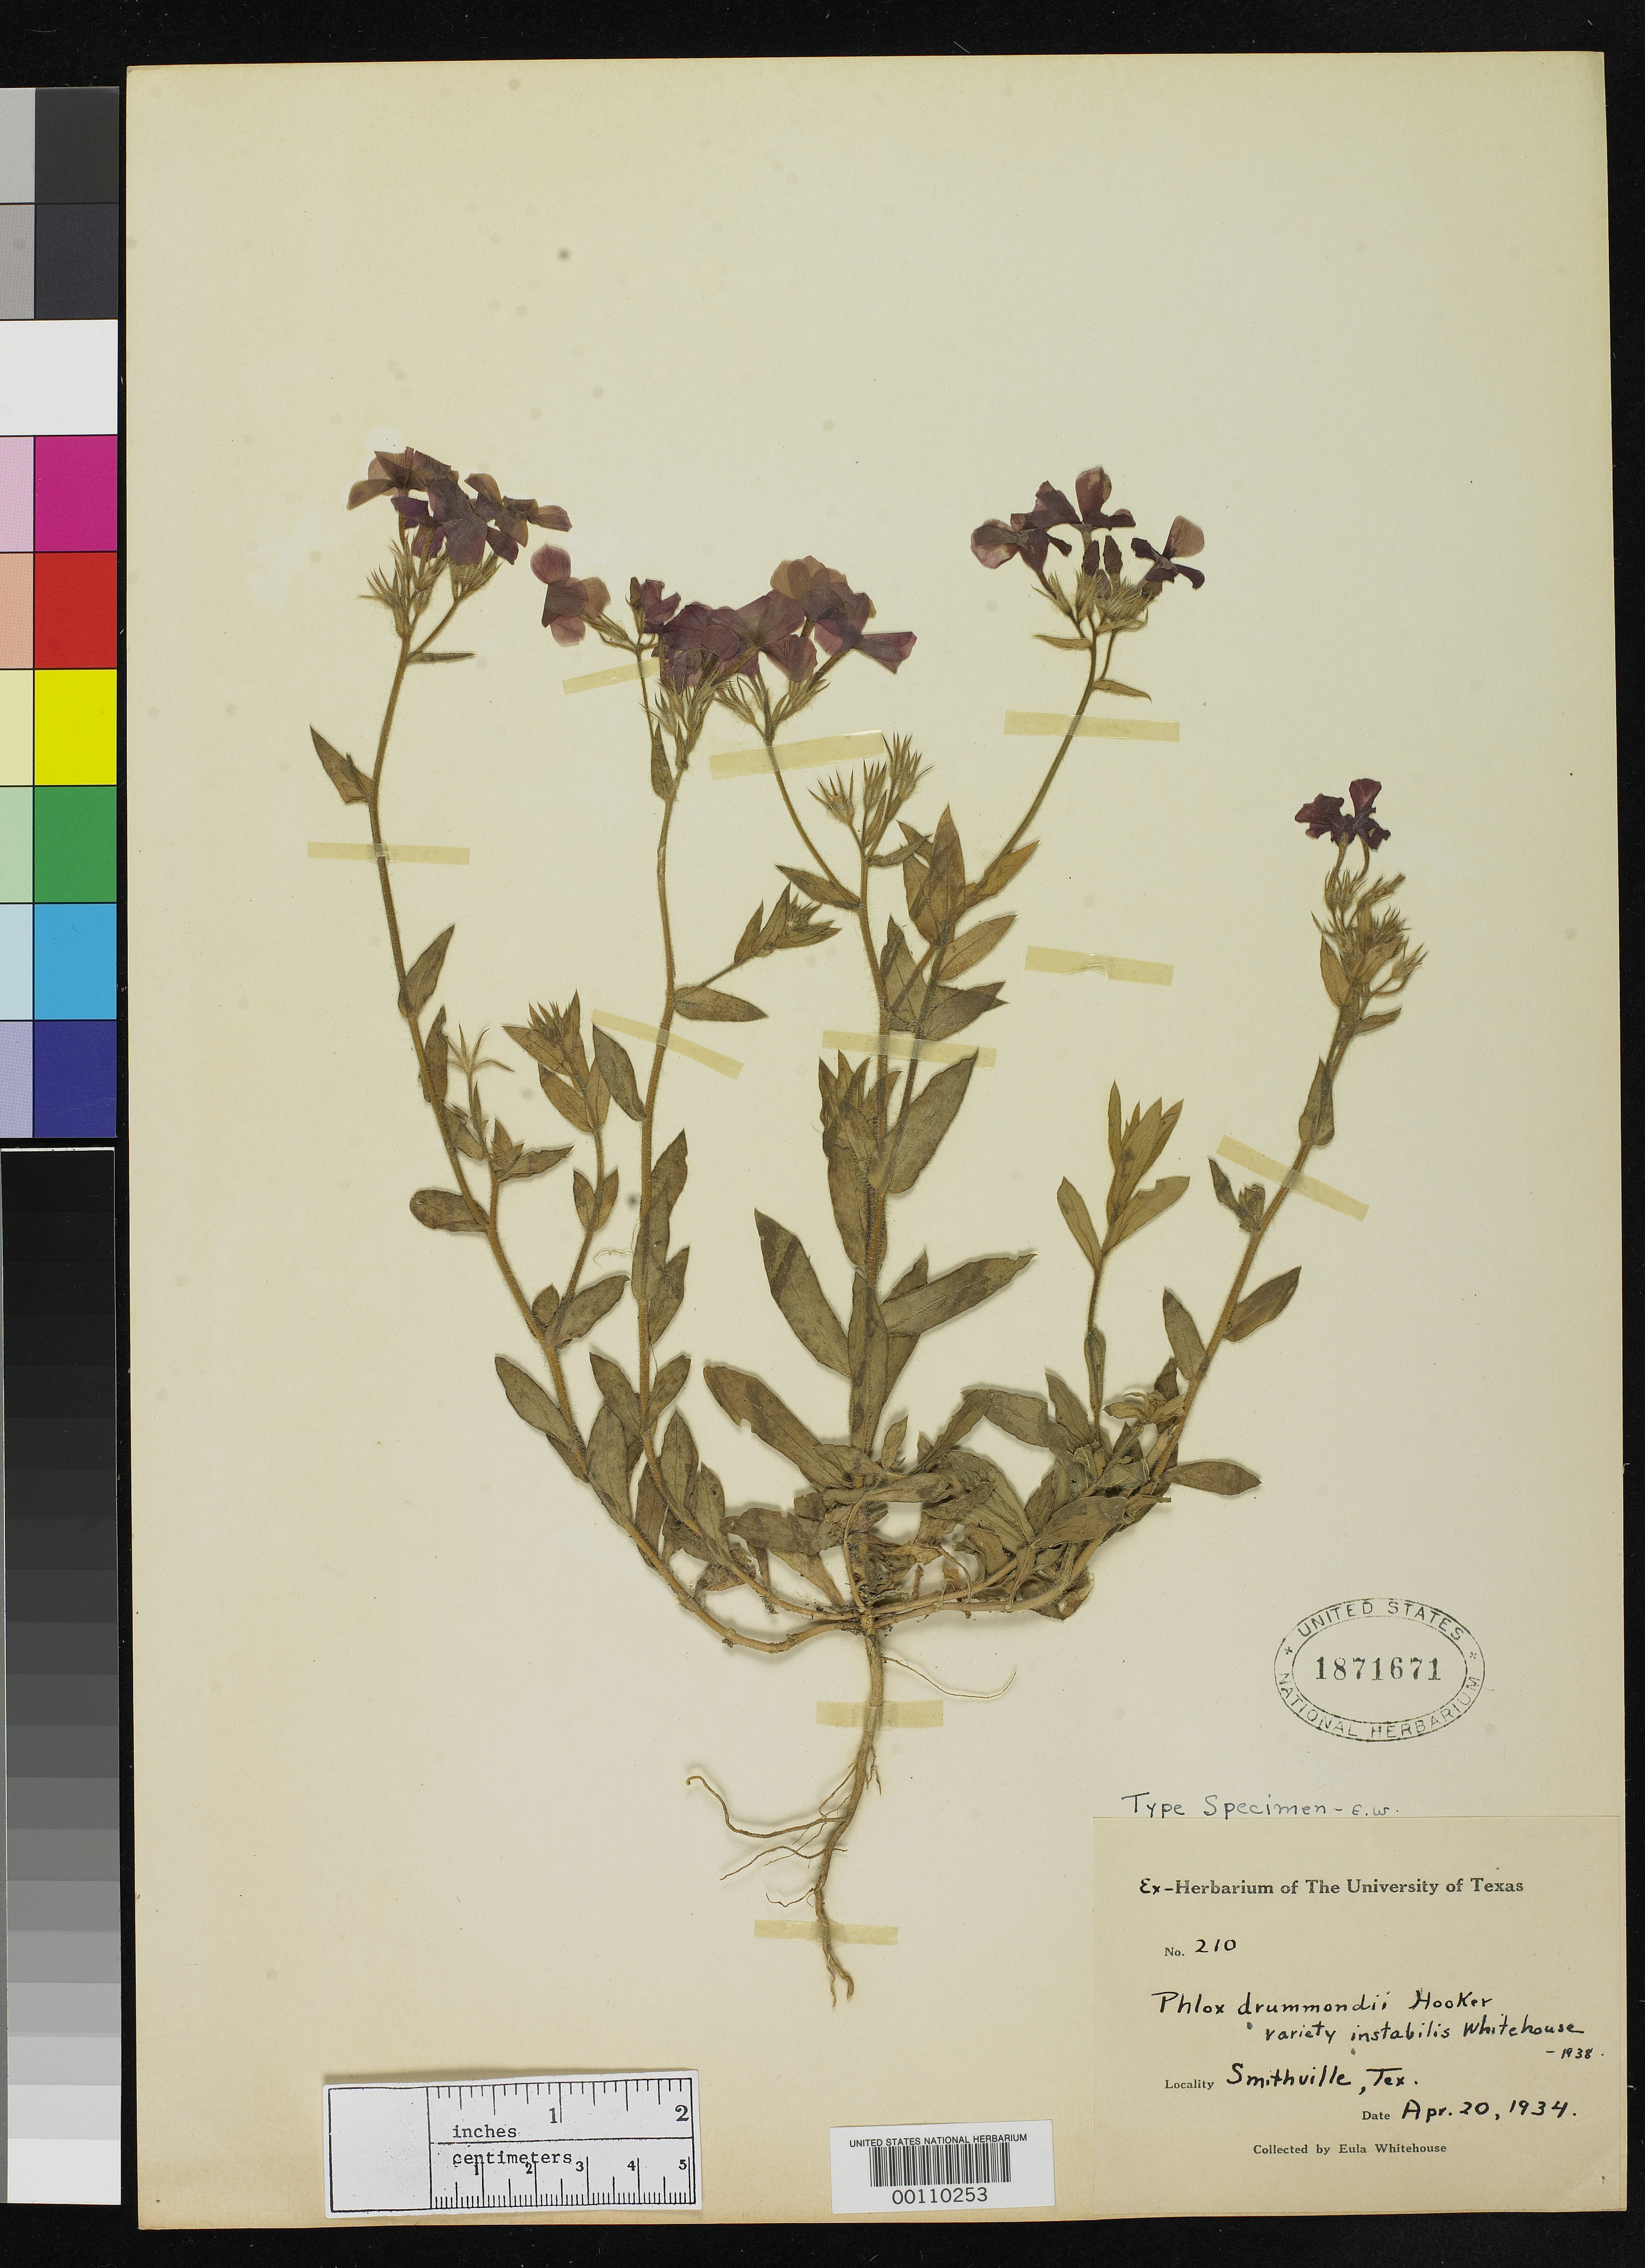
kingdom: Plantae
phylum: Tracheophyta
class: Magnoliopsida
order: Ericales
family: Polemoniaceae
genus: Phlox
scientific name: Phlox drummondii var. instabilis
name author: Whitehouse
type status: Holotype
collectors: E. Whitehouse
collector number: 210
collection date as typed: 20 Apr 1934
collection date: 1934-04-20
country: United States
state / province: Texas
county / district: Bastrop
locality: Smithville.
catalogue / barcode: US 1871671